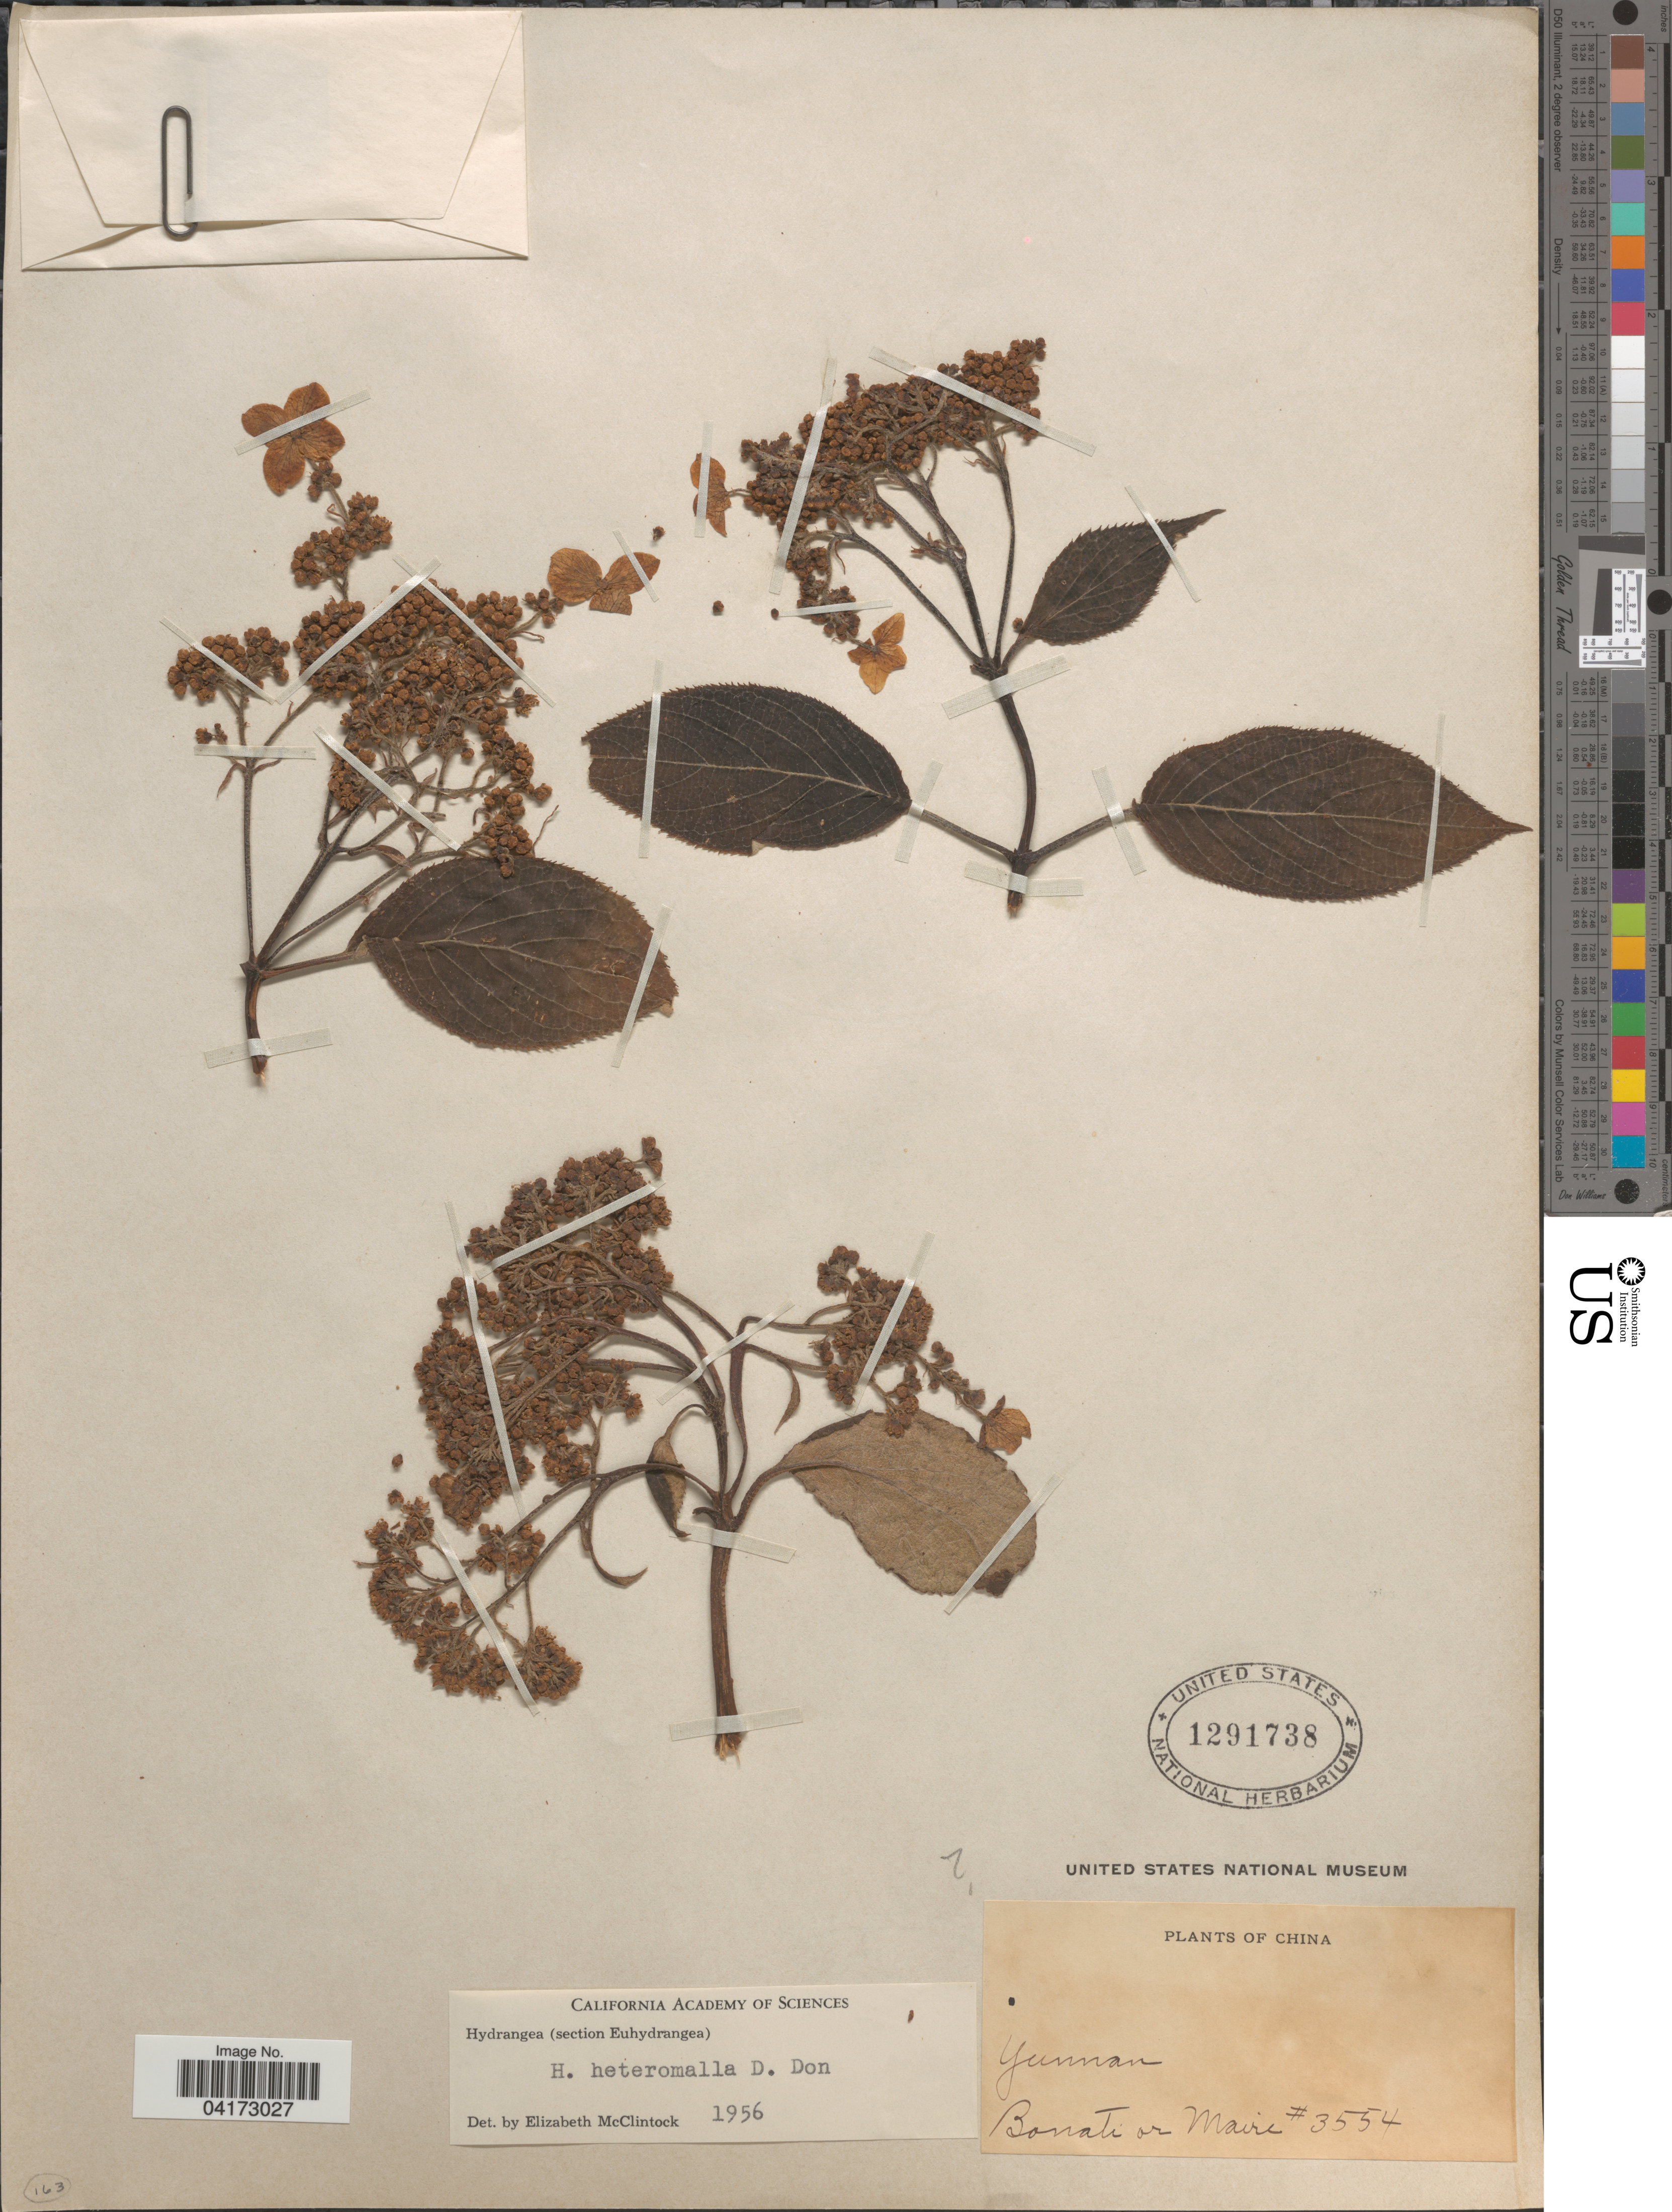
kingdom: Plantae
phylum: Tracheophyta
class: Magnoliopsida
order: Cornales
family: Hydrangeaceae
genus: Hydrangea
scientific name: Hydrangea heteromalla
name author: D. Don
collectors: -. Bonati & Maire, --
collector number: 3554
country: China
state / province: Yunnan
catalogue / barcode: US 1291738